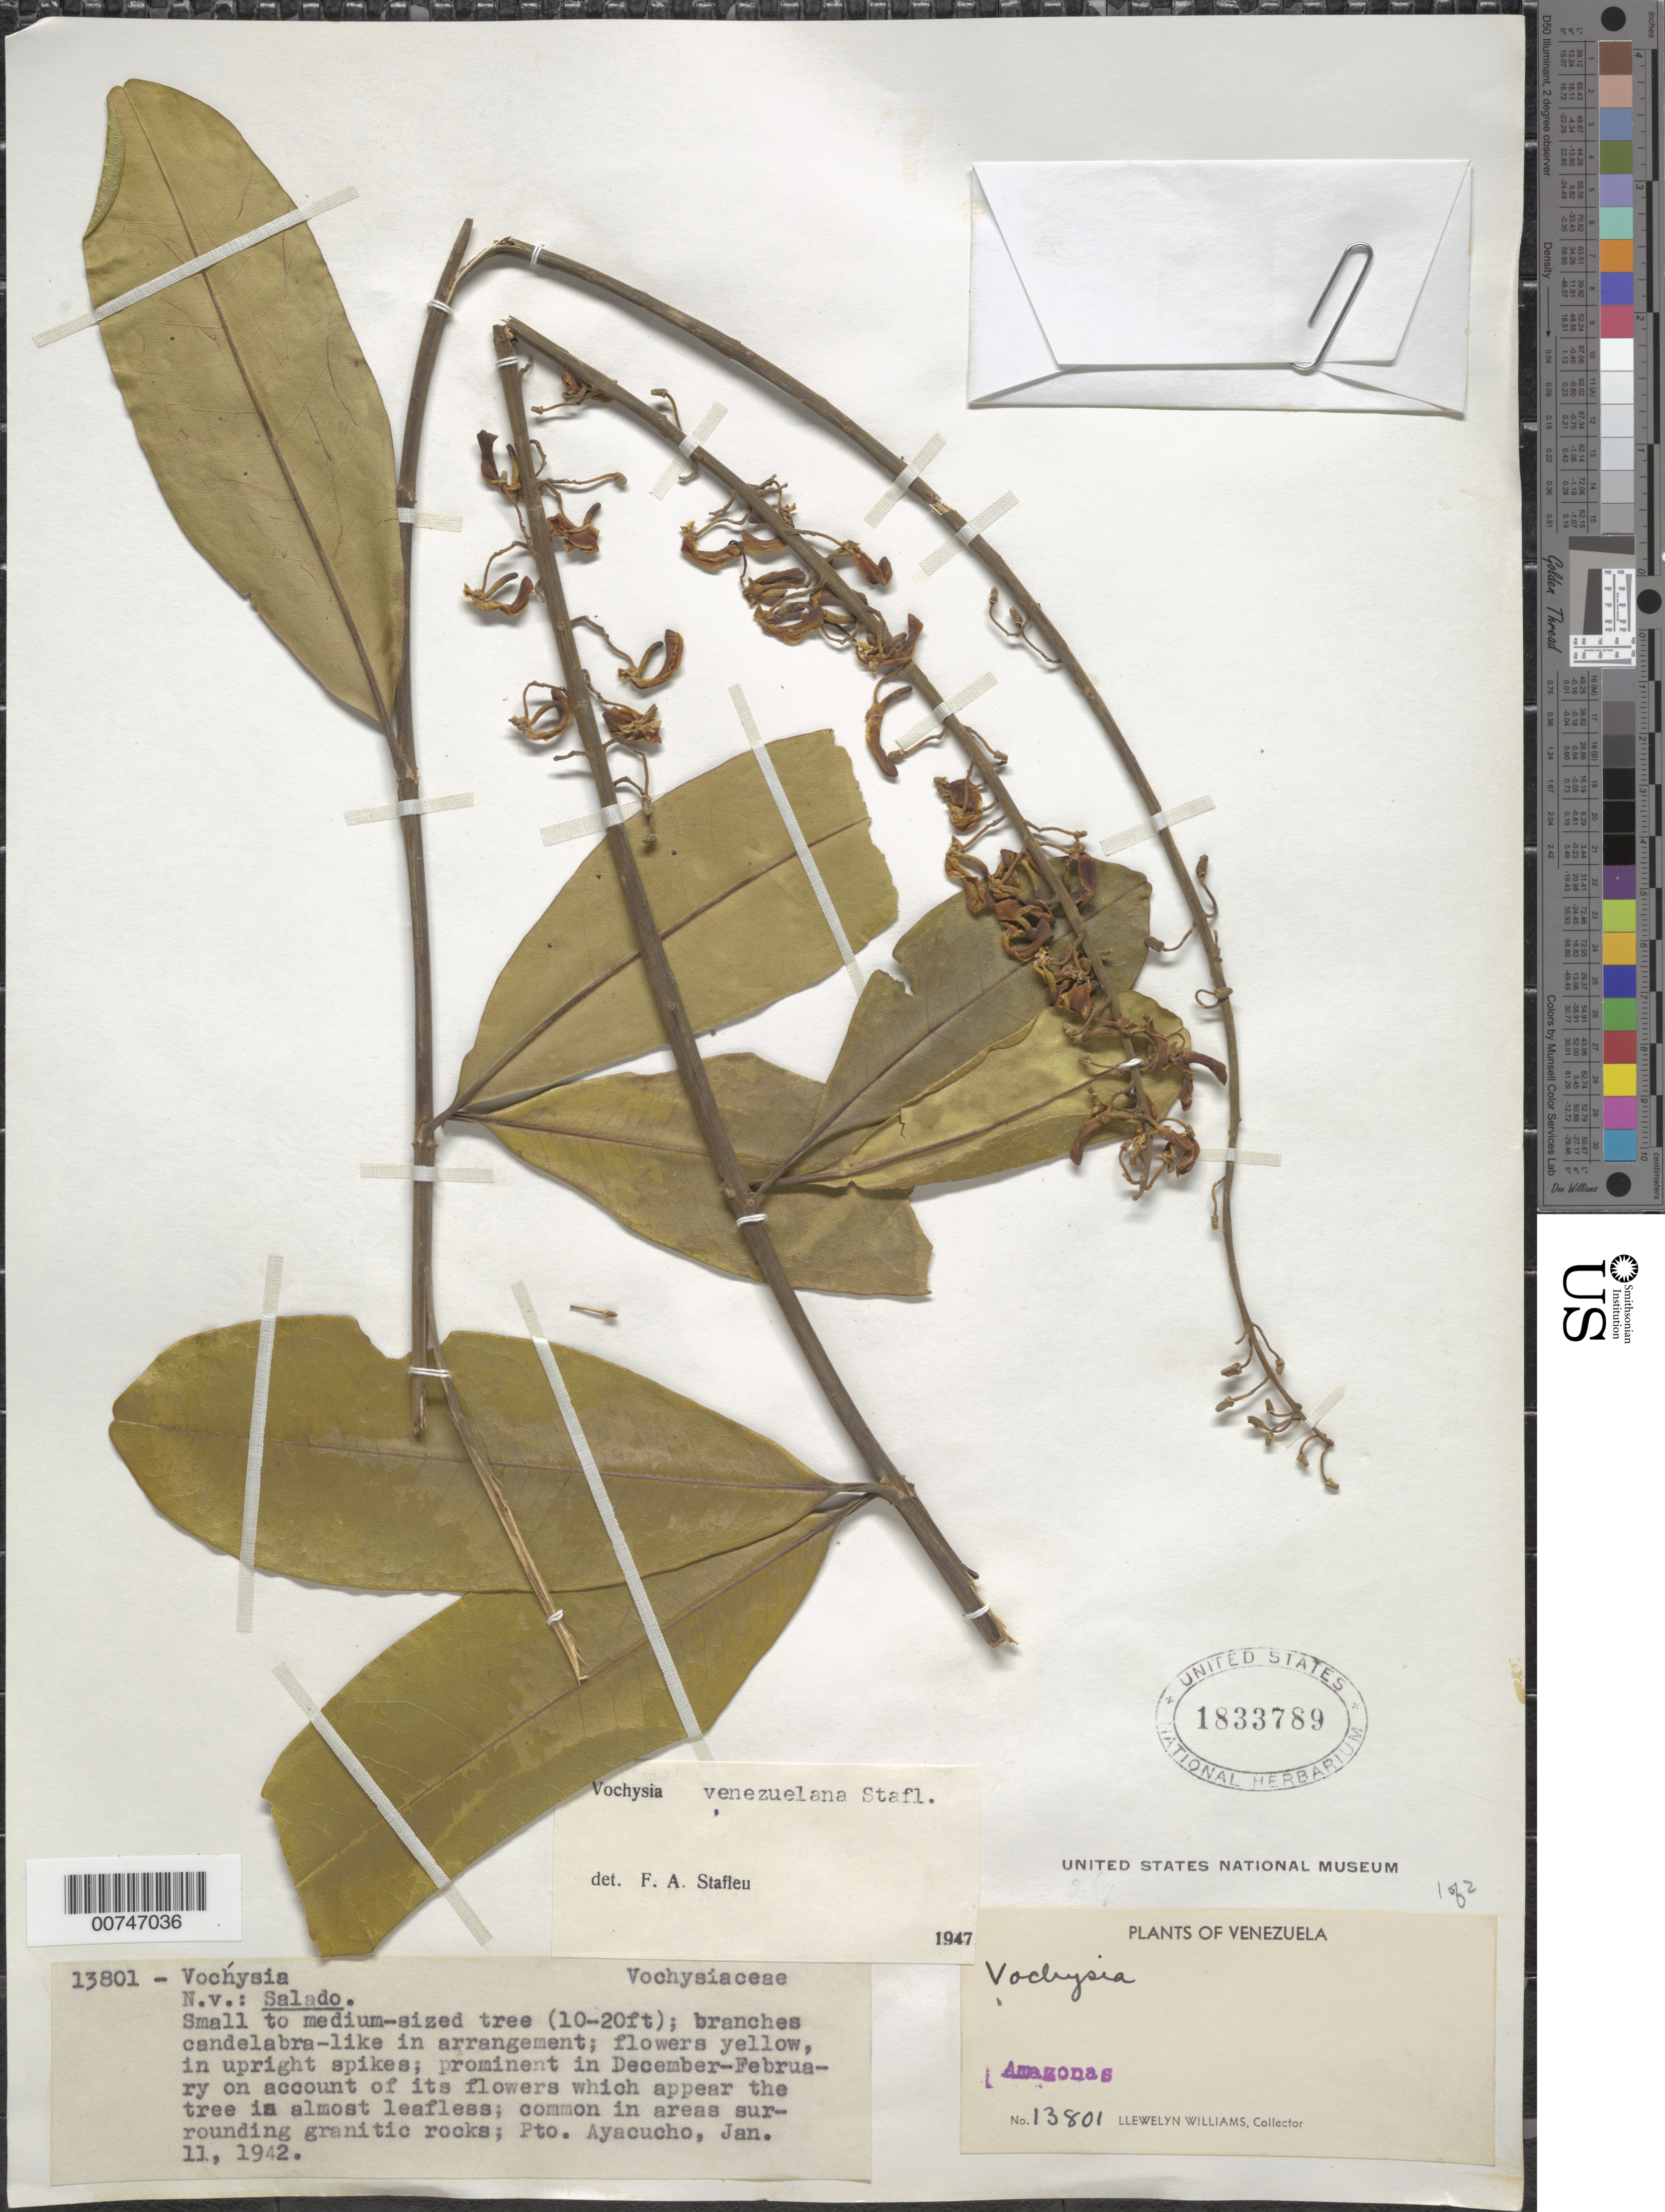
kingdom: Plantae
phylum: Tracheophyta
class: Magnoliopsida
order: Myrtales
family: Vochysiaceae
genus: Vochysia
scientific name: Vochysia venezuelana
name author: Stafleu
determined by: Stafleu, F. A.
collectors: Ll. Williams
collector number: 13801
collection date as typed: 11-Jan-42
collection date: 1942-01-11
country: Venezuela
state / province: Amazonas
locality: Puerto Ayacucho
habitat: Areas surrounding granitic rocks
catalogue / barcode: US 1833789